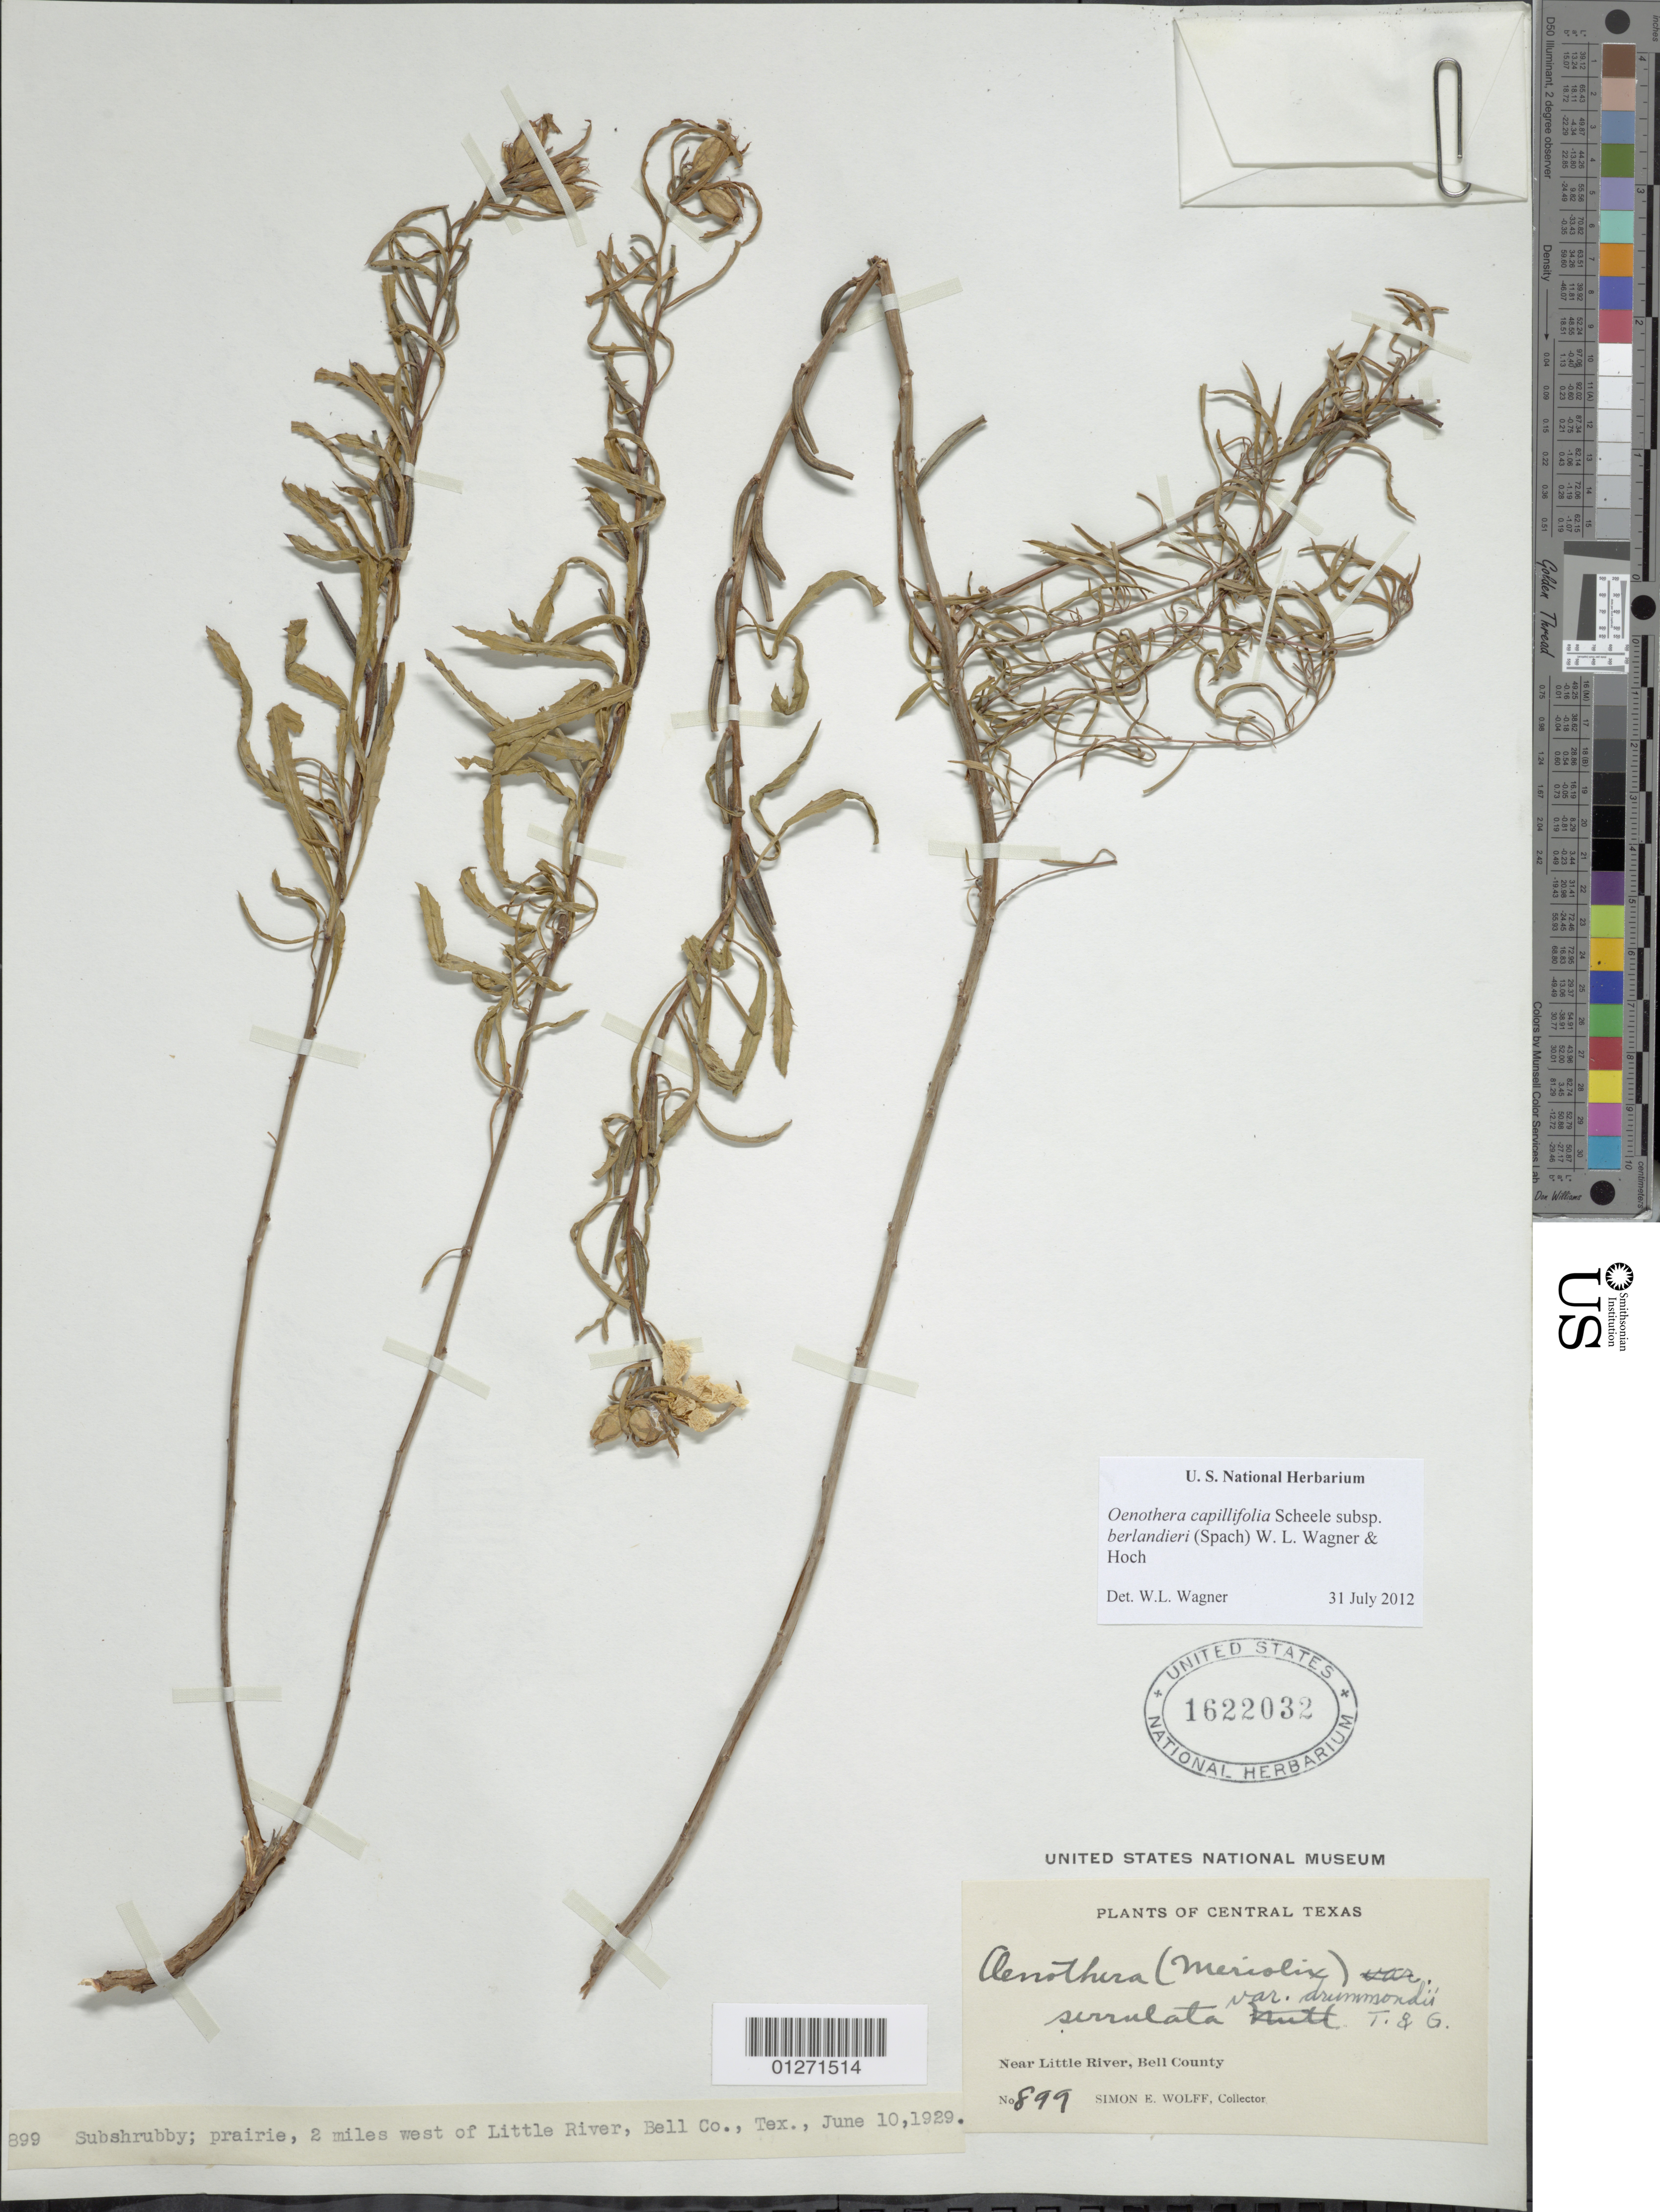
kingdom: Plantae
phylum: Tracheophyta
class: Magnoliopsida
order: Myrtales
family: Onagraceae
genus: Oenothera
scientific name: Oenothera capillifolia subsp. berlandieri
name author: (Spach) W.L. Wagner & Hoch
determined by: Wagner, W. L., (BOT), Smithsonian Institution - National Museum of Natural History (UNITED STATES)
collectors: S. E. Wolff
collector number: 899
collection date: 1929-06-10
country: United States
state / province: Texas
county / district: Bell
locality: Near Little River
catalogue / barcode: US 1622032